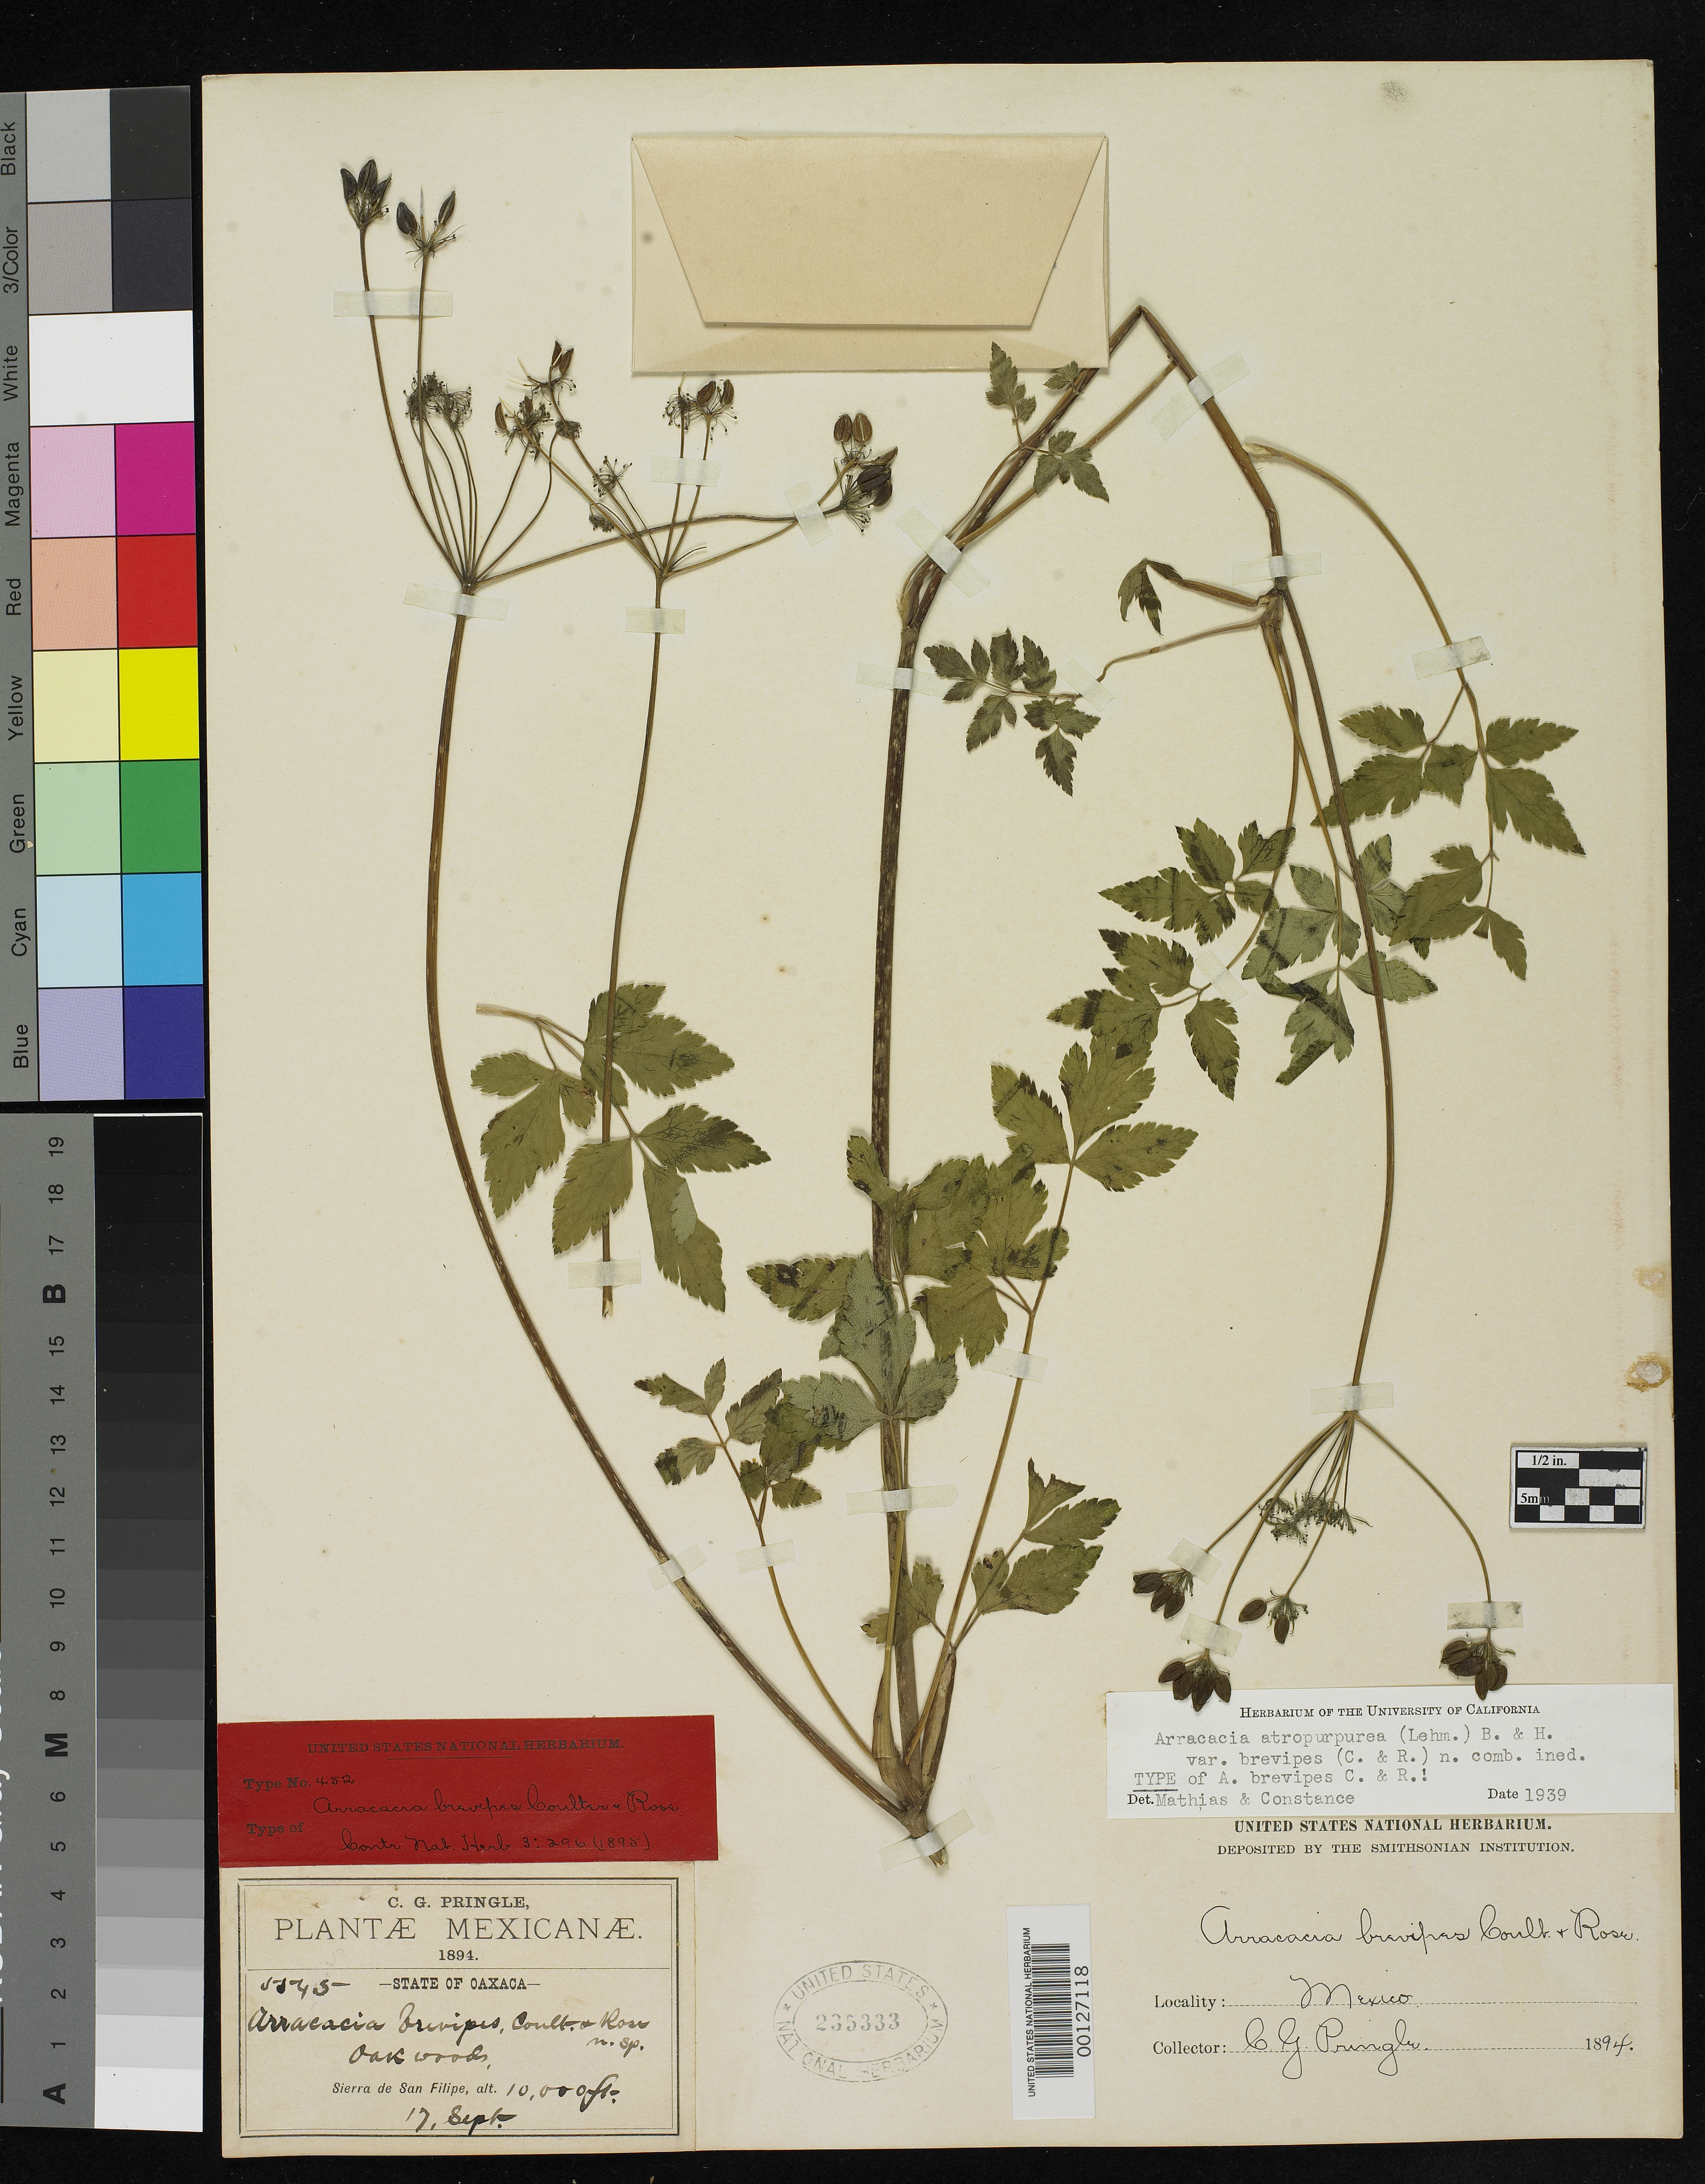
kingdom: Plantae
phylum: Tracheophyta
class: Magnoliopsida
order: Apiales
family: Apiaceae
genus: Arracacia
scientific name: Arracacia brevipes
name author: J.M. Coult. & Rose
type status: Syntype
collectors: C. G. Pringle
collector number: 5545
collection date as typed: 17 Sep 1894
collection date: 1894-09-17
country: Mexico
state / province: Oaxaca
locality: Sierra de San Felipe.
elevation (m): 3048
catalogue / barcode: US 235333